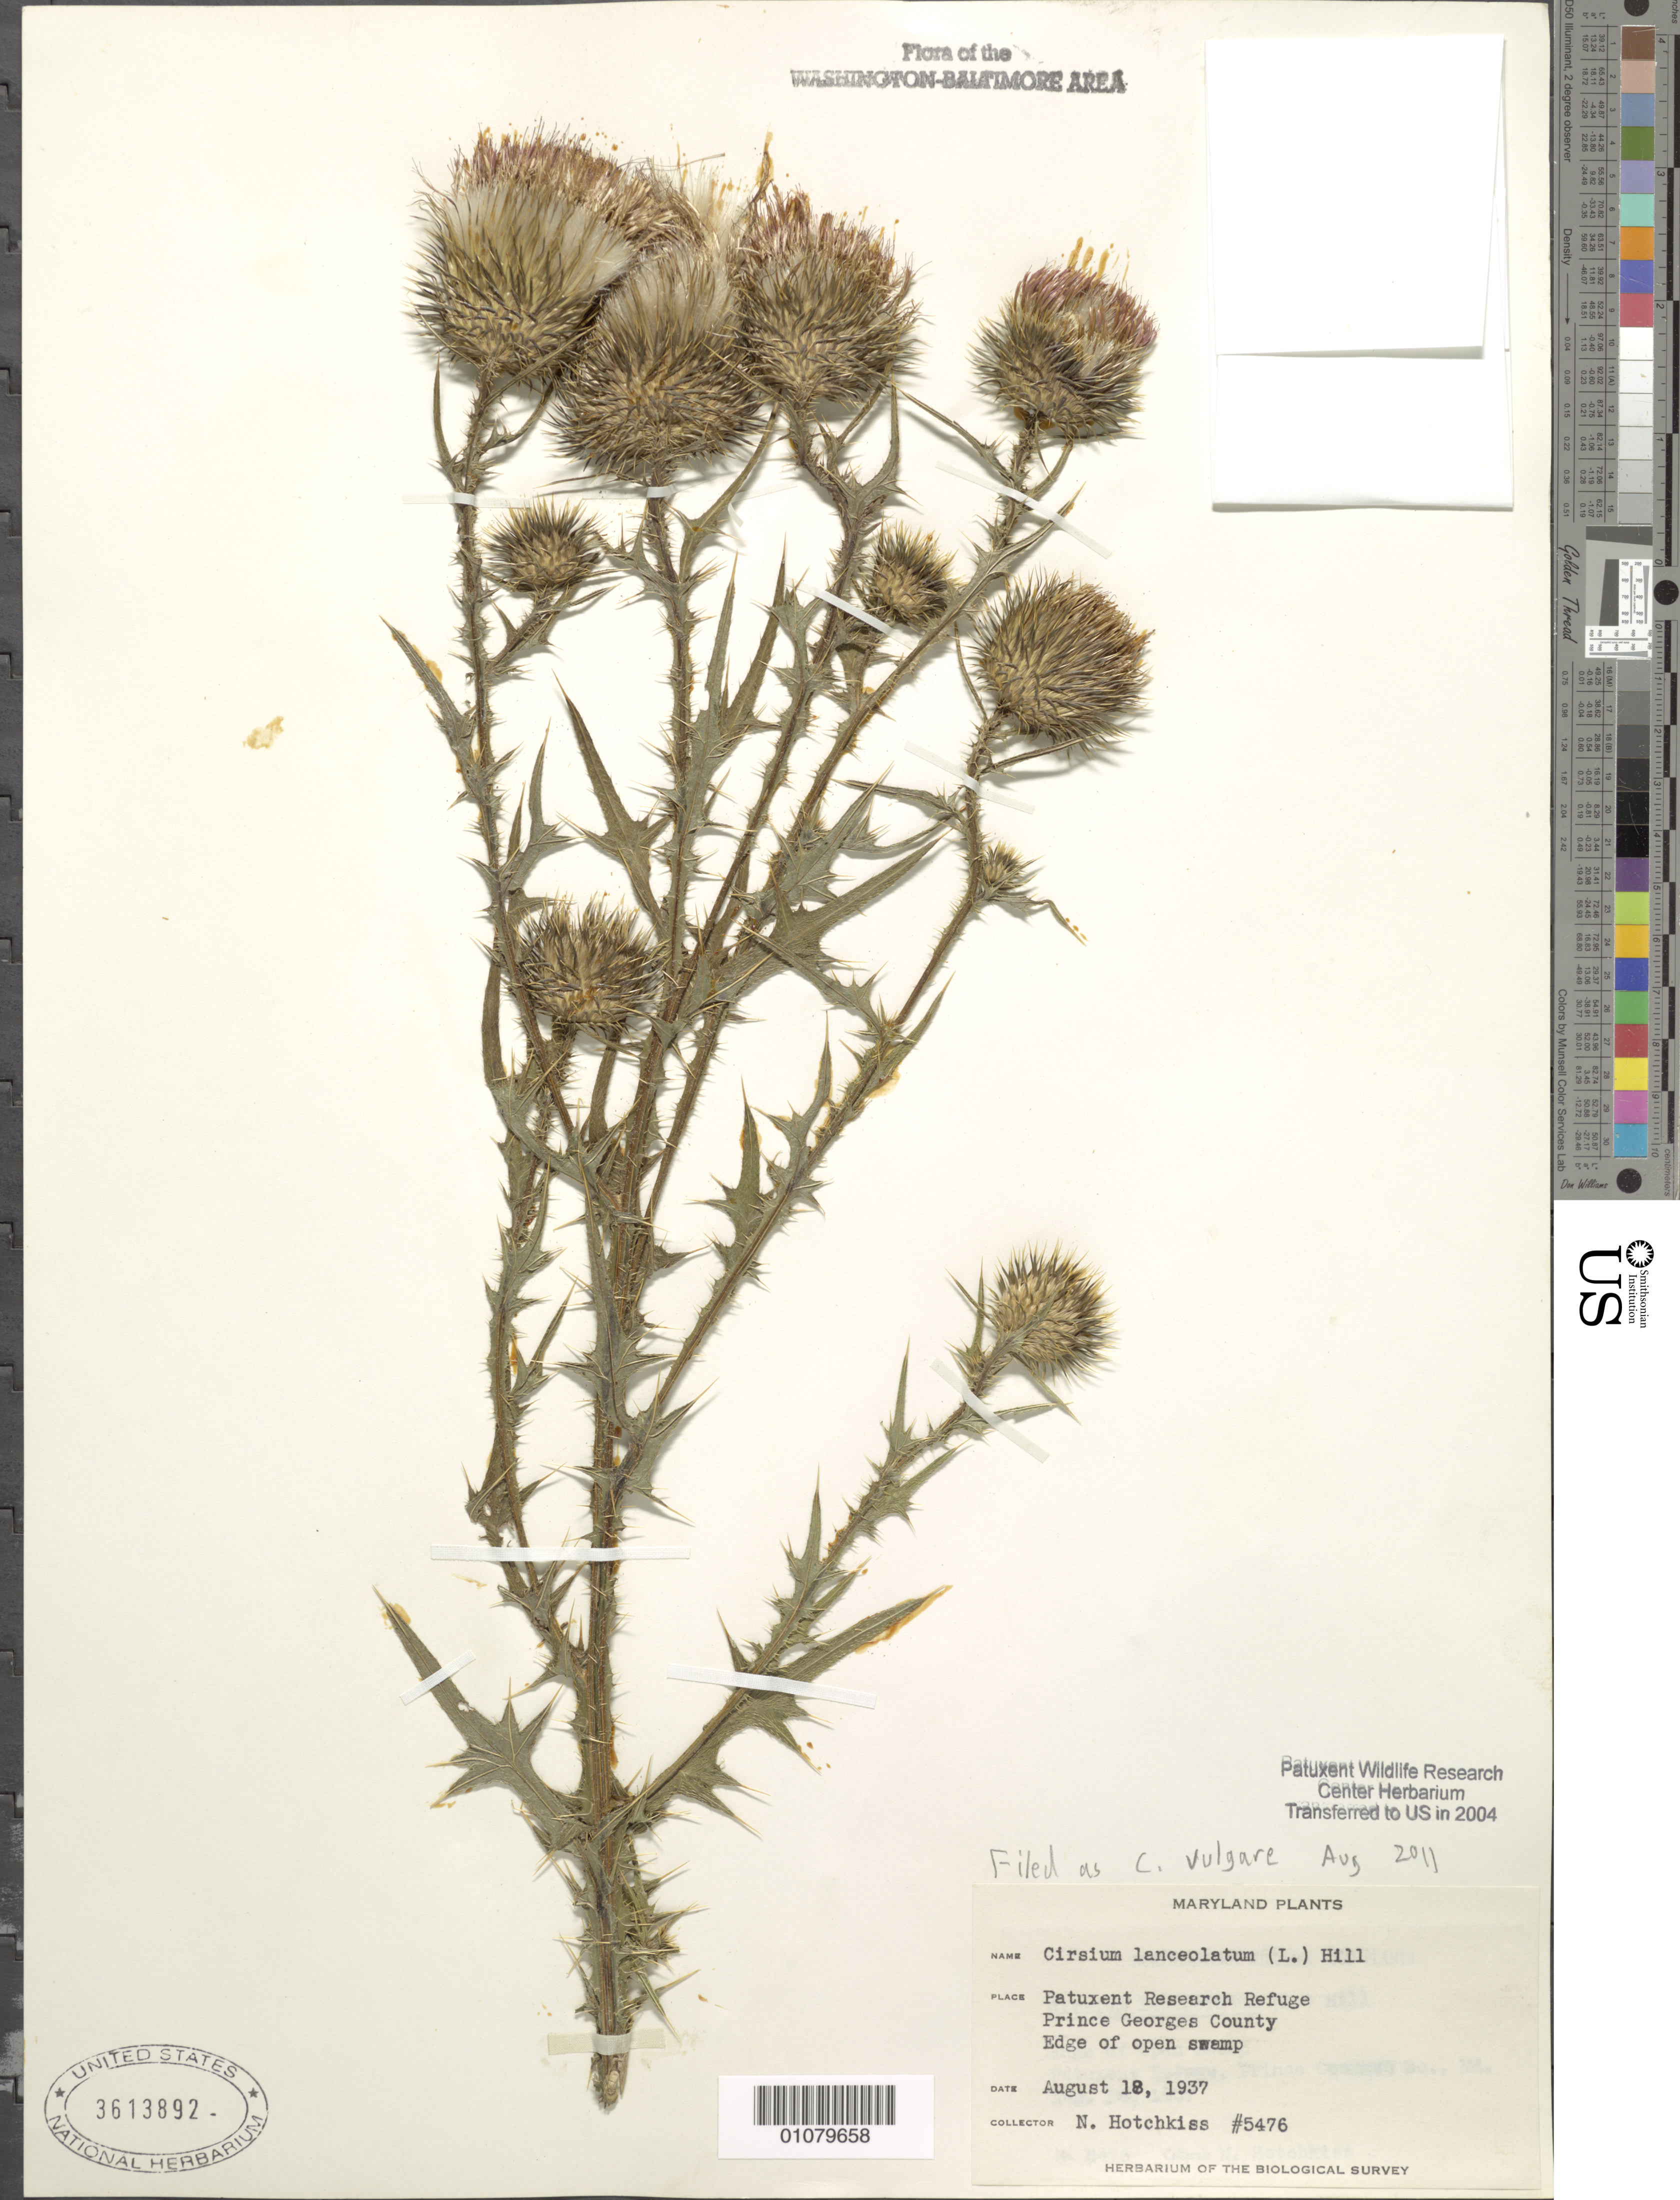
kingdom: Plantae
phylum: Tracheophyta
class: Magnoliopsida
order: Asterales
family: Asteraceae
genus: Cirsium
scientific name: Cirsium vulgare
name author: (Savi) Ten.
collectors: N. Hotchkiss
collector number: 5476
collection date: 1937-08-18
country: United States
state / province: Maryland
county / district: Prince George's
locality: Patuxent Wildlife Refuge.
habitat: Edge of open swamp.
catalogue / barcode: US 3613892